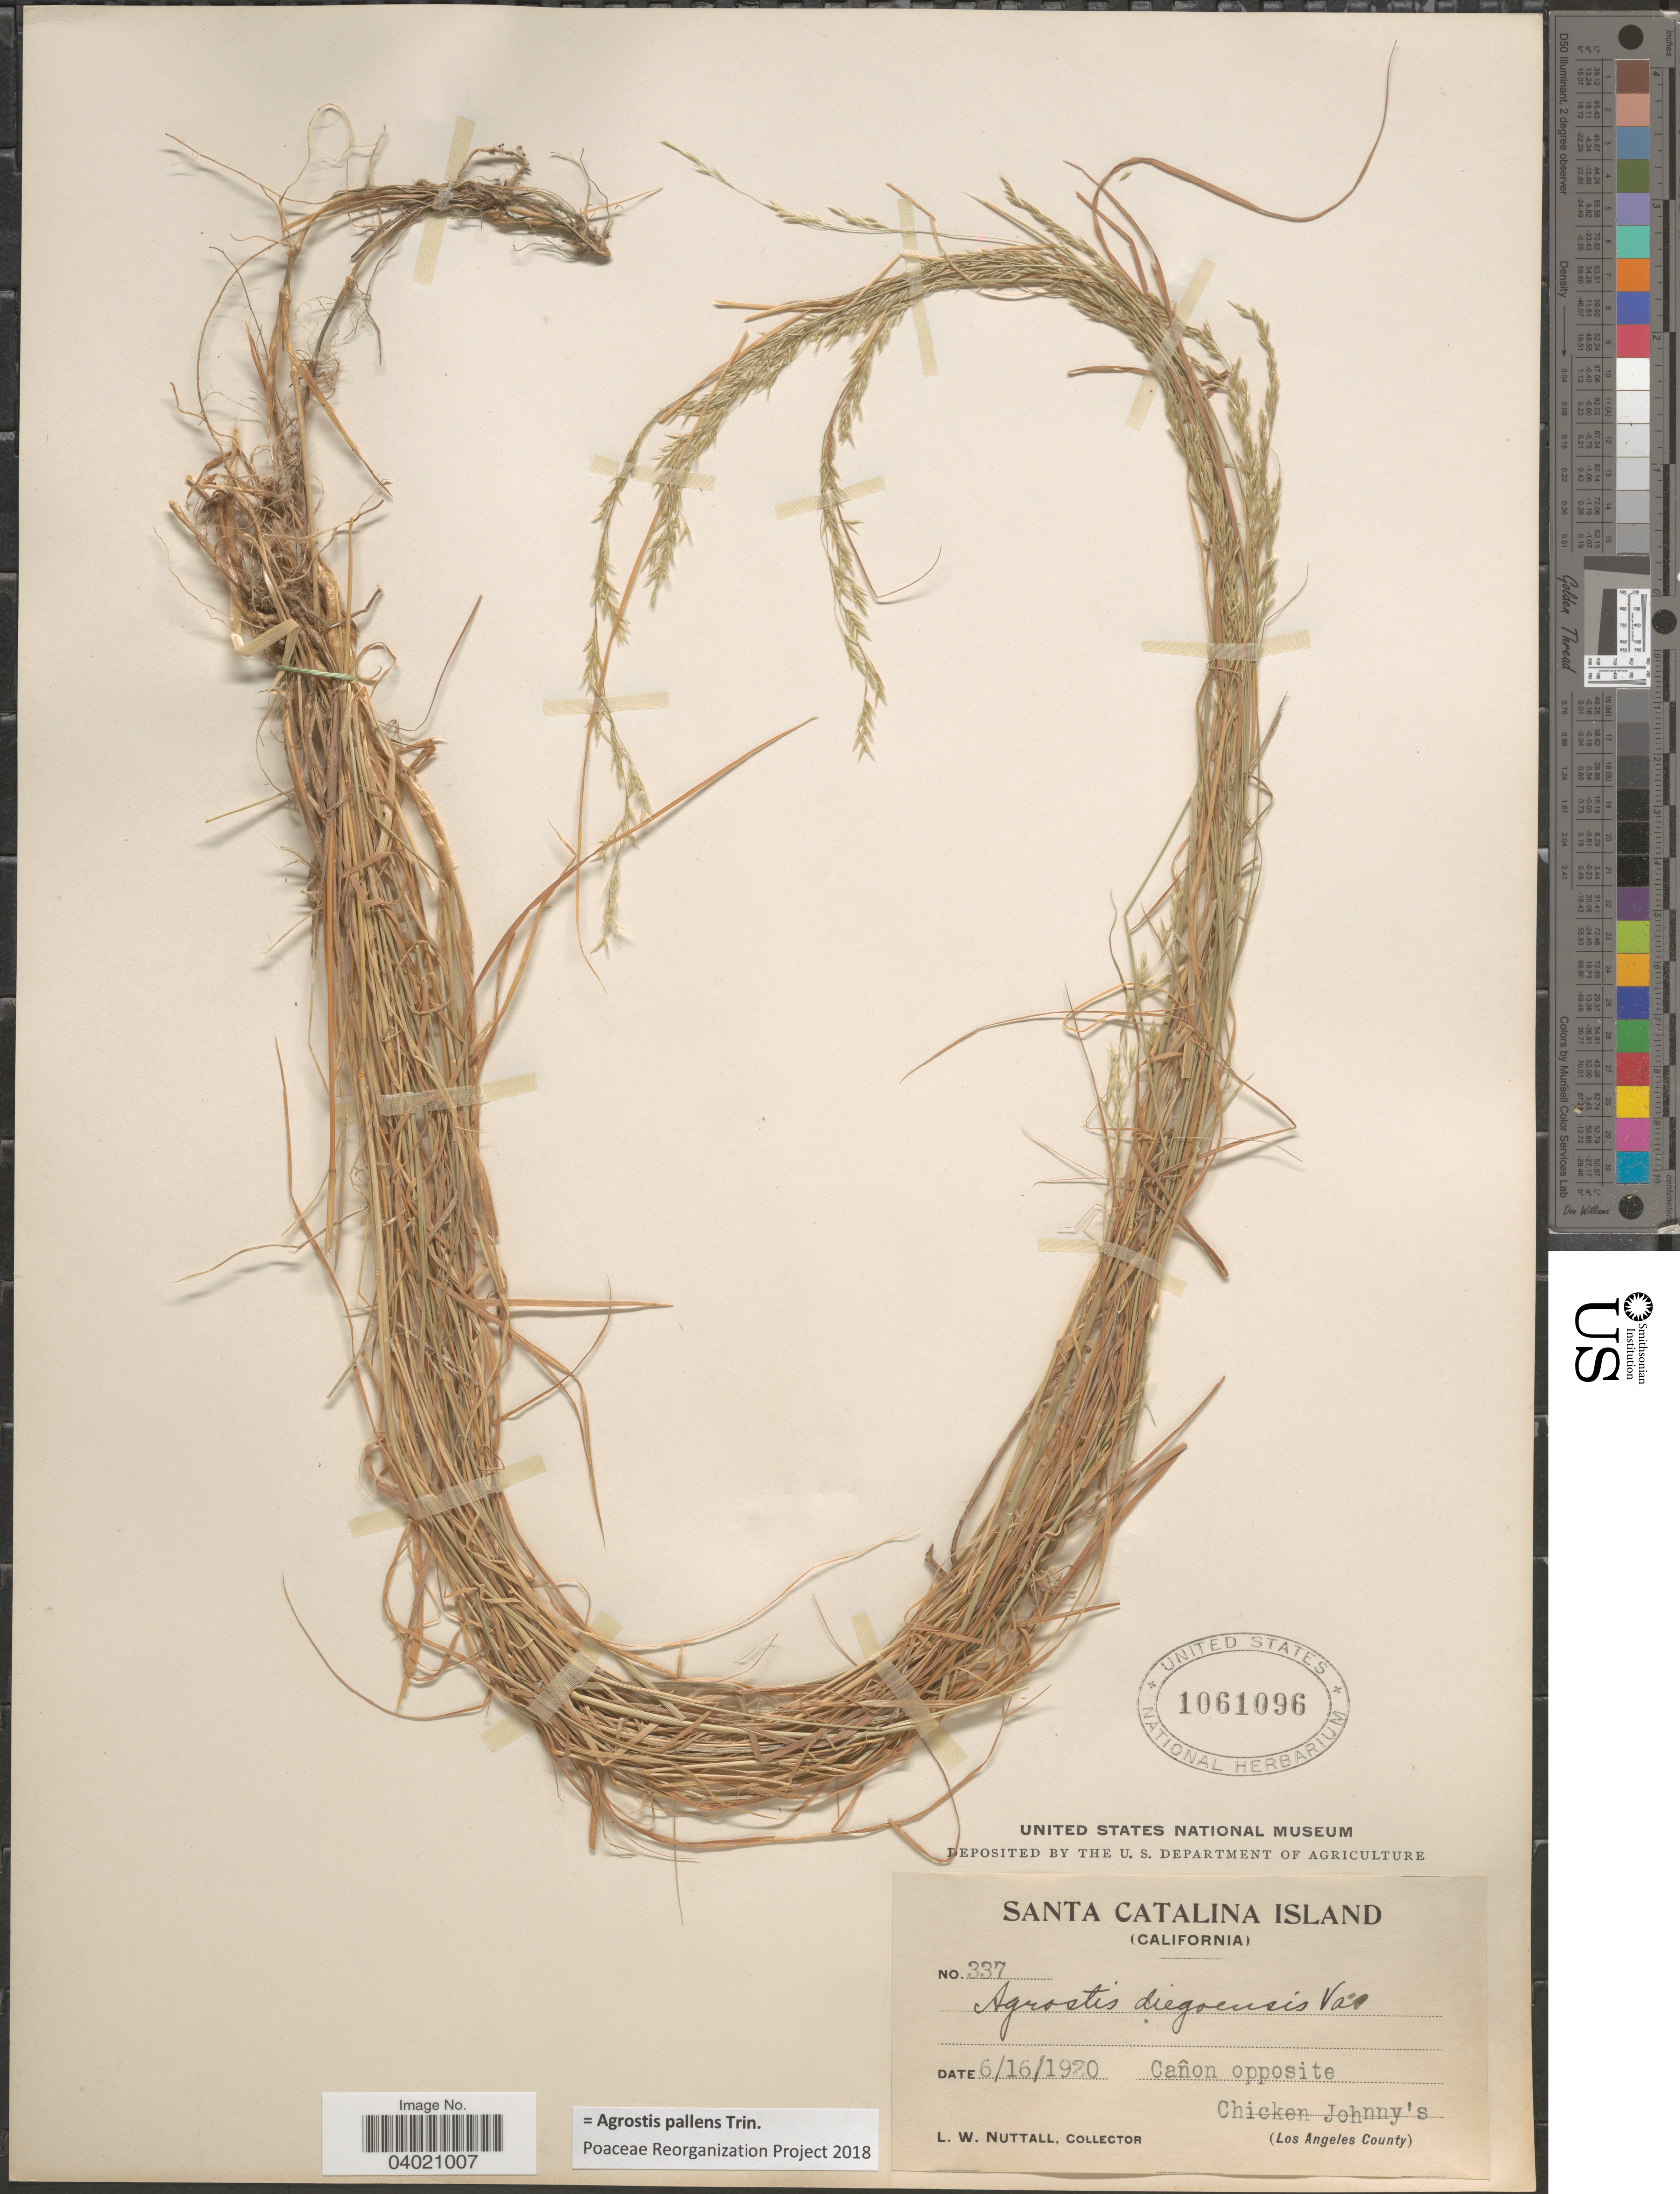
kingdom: Plantae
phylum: Tracheophyta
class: Liliopsida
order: Poales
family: Poaceae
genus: Agrostis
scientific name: Agrostis pallens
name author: Trin.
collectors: L. W. Nuttall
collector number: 337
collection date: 1920-06-16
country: United States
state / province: California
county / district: Los Angeles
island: Santa Catalina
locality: Santa Catalina Island. Cañon opposite, Chicken Johnny's (Los Angeles County).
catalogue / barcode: US 1061096